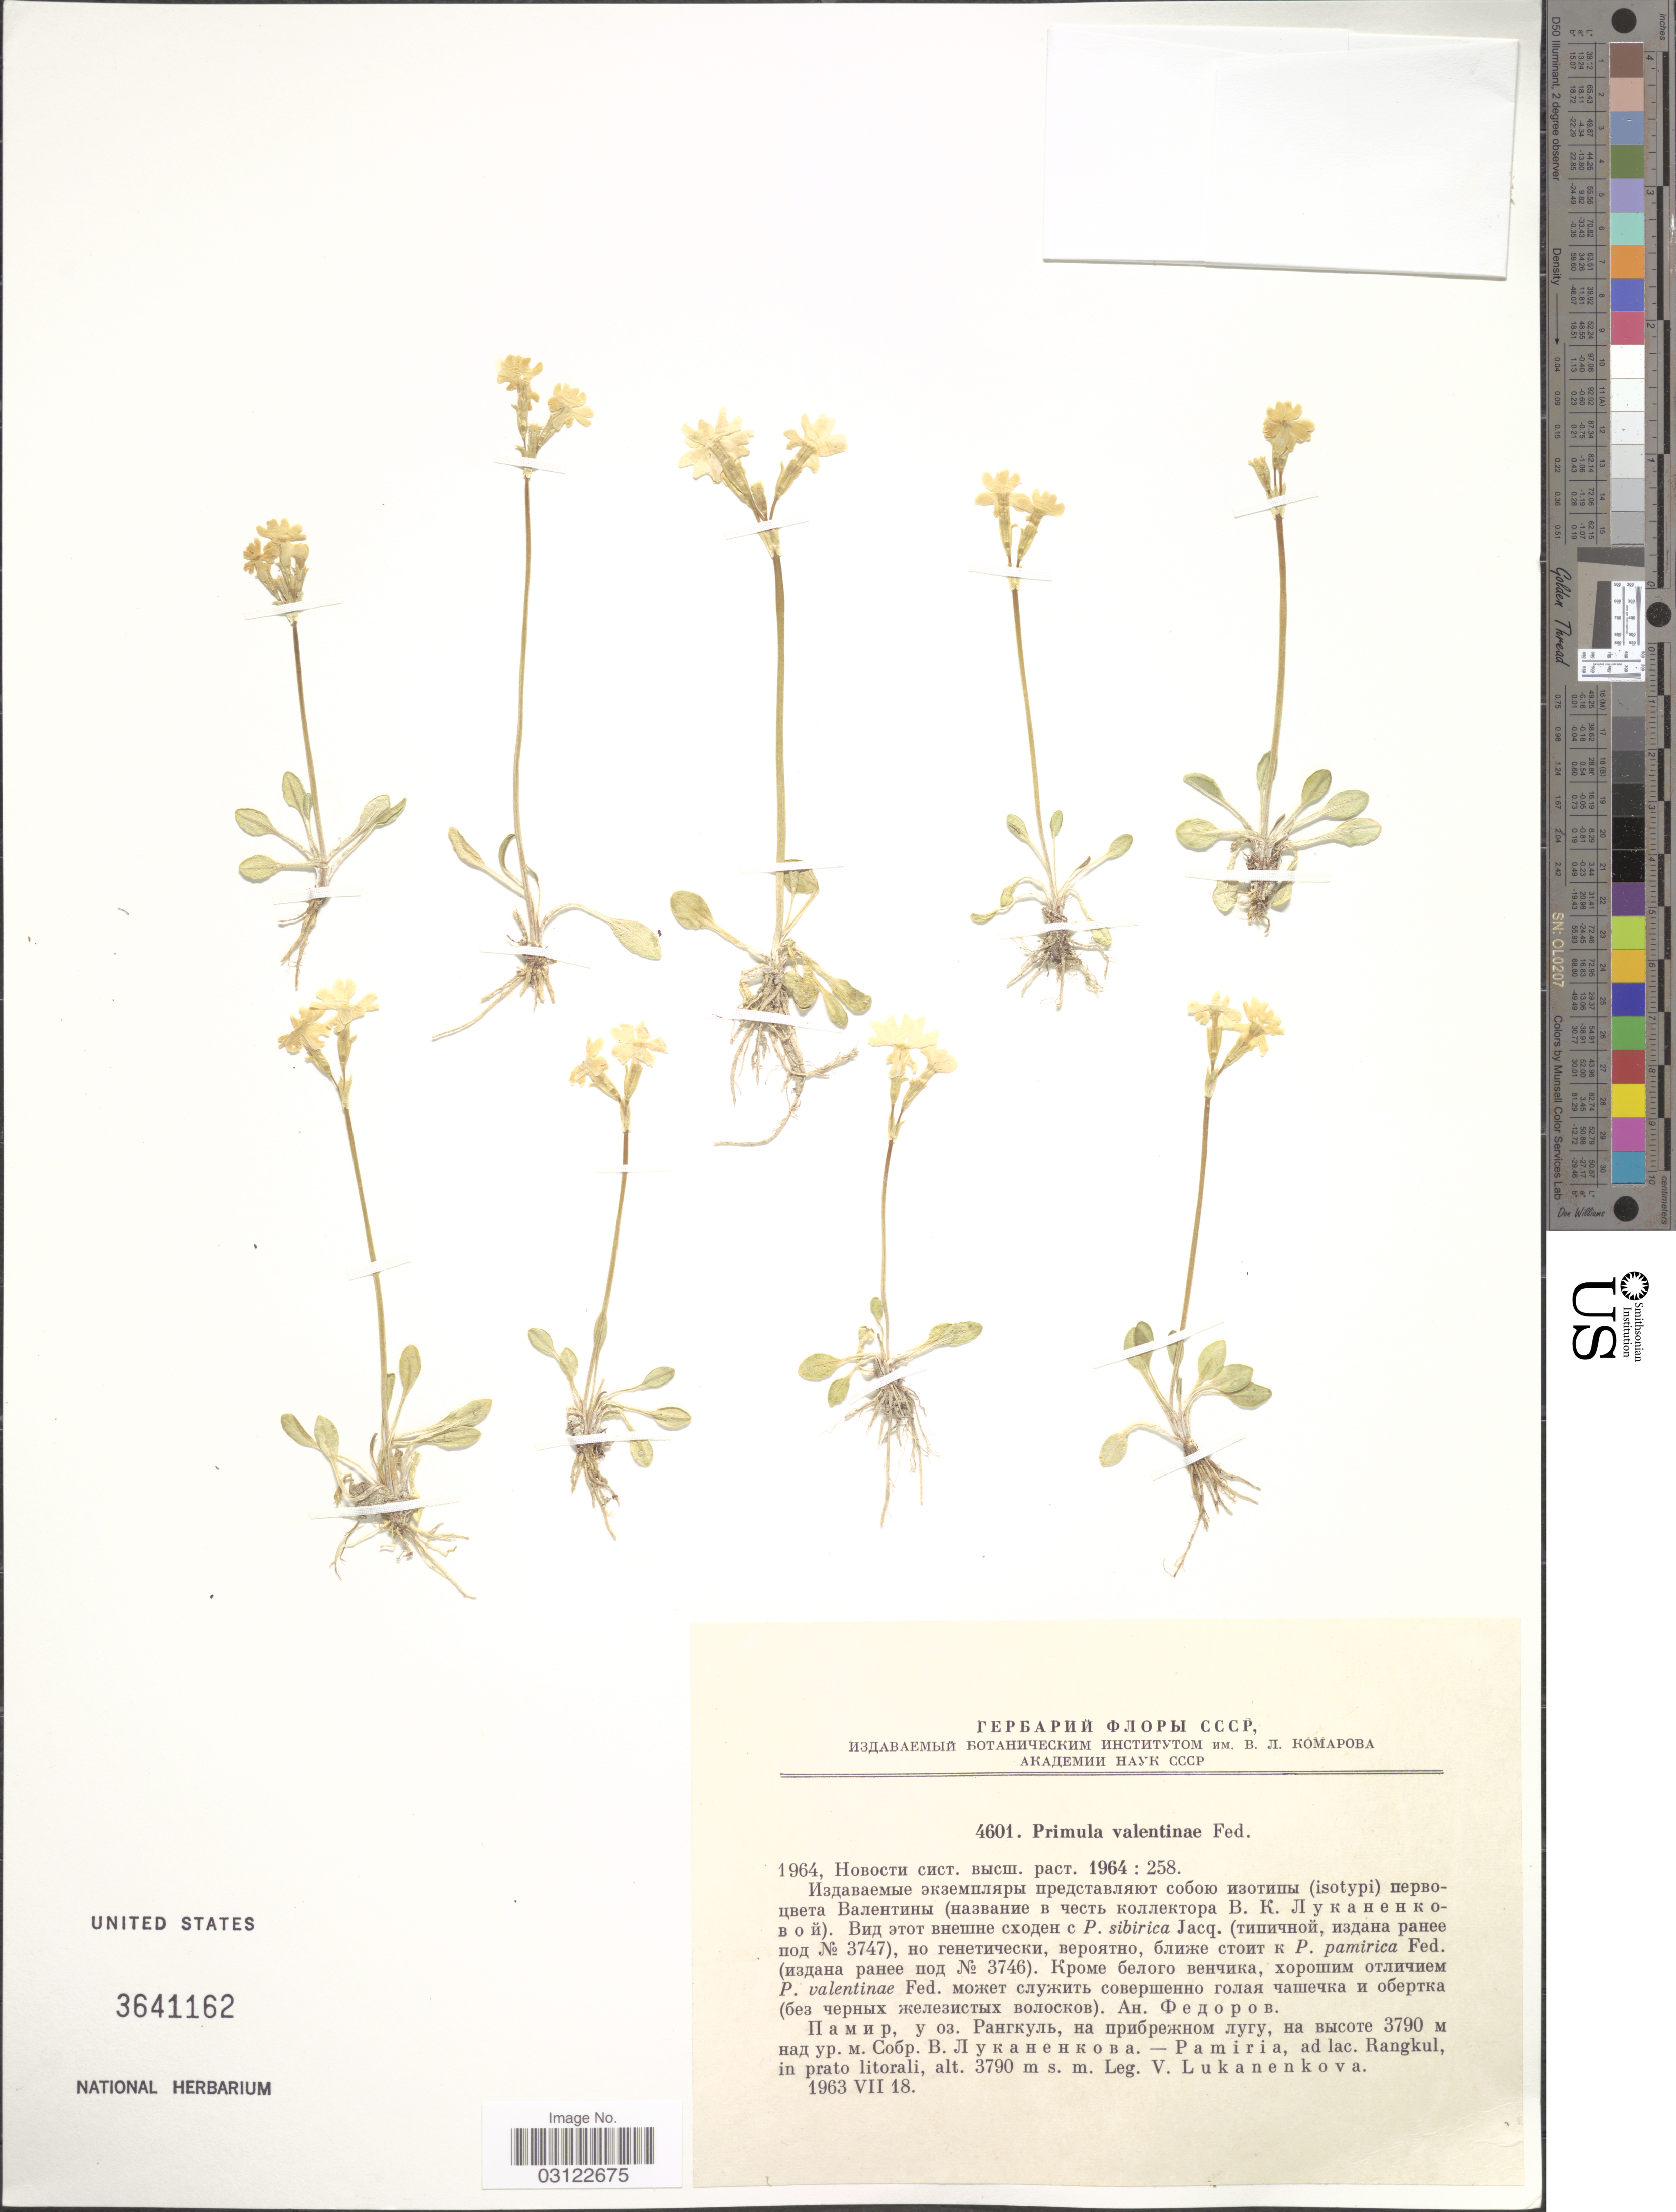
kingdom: Plantae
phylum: Tracheophyta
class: Magnoliopsida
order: Ericales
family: Primulaceae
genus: Primula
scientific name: Primula valentiniana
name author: Hand.-Mazz.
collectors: V. Lukanenkova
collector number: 4601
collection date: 1963-07-18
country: Tajikistan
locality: Pamiria, ad lac. Rangkul, in prato litorali.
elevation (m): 3790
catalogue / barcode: US 3641162